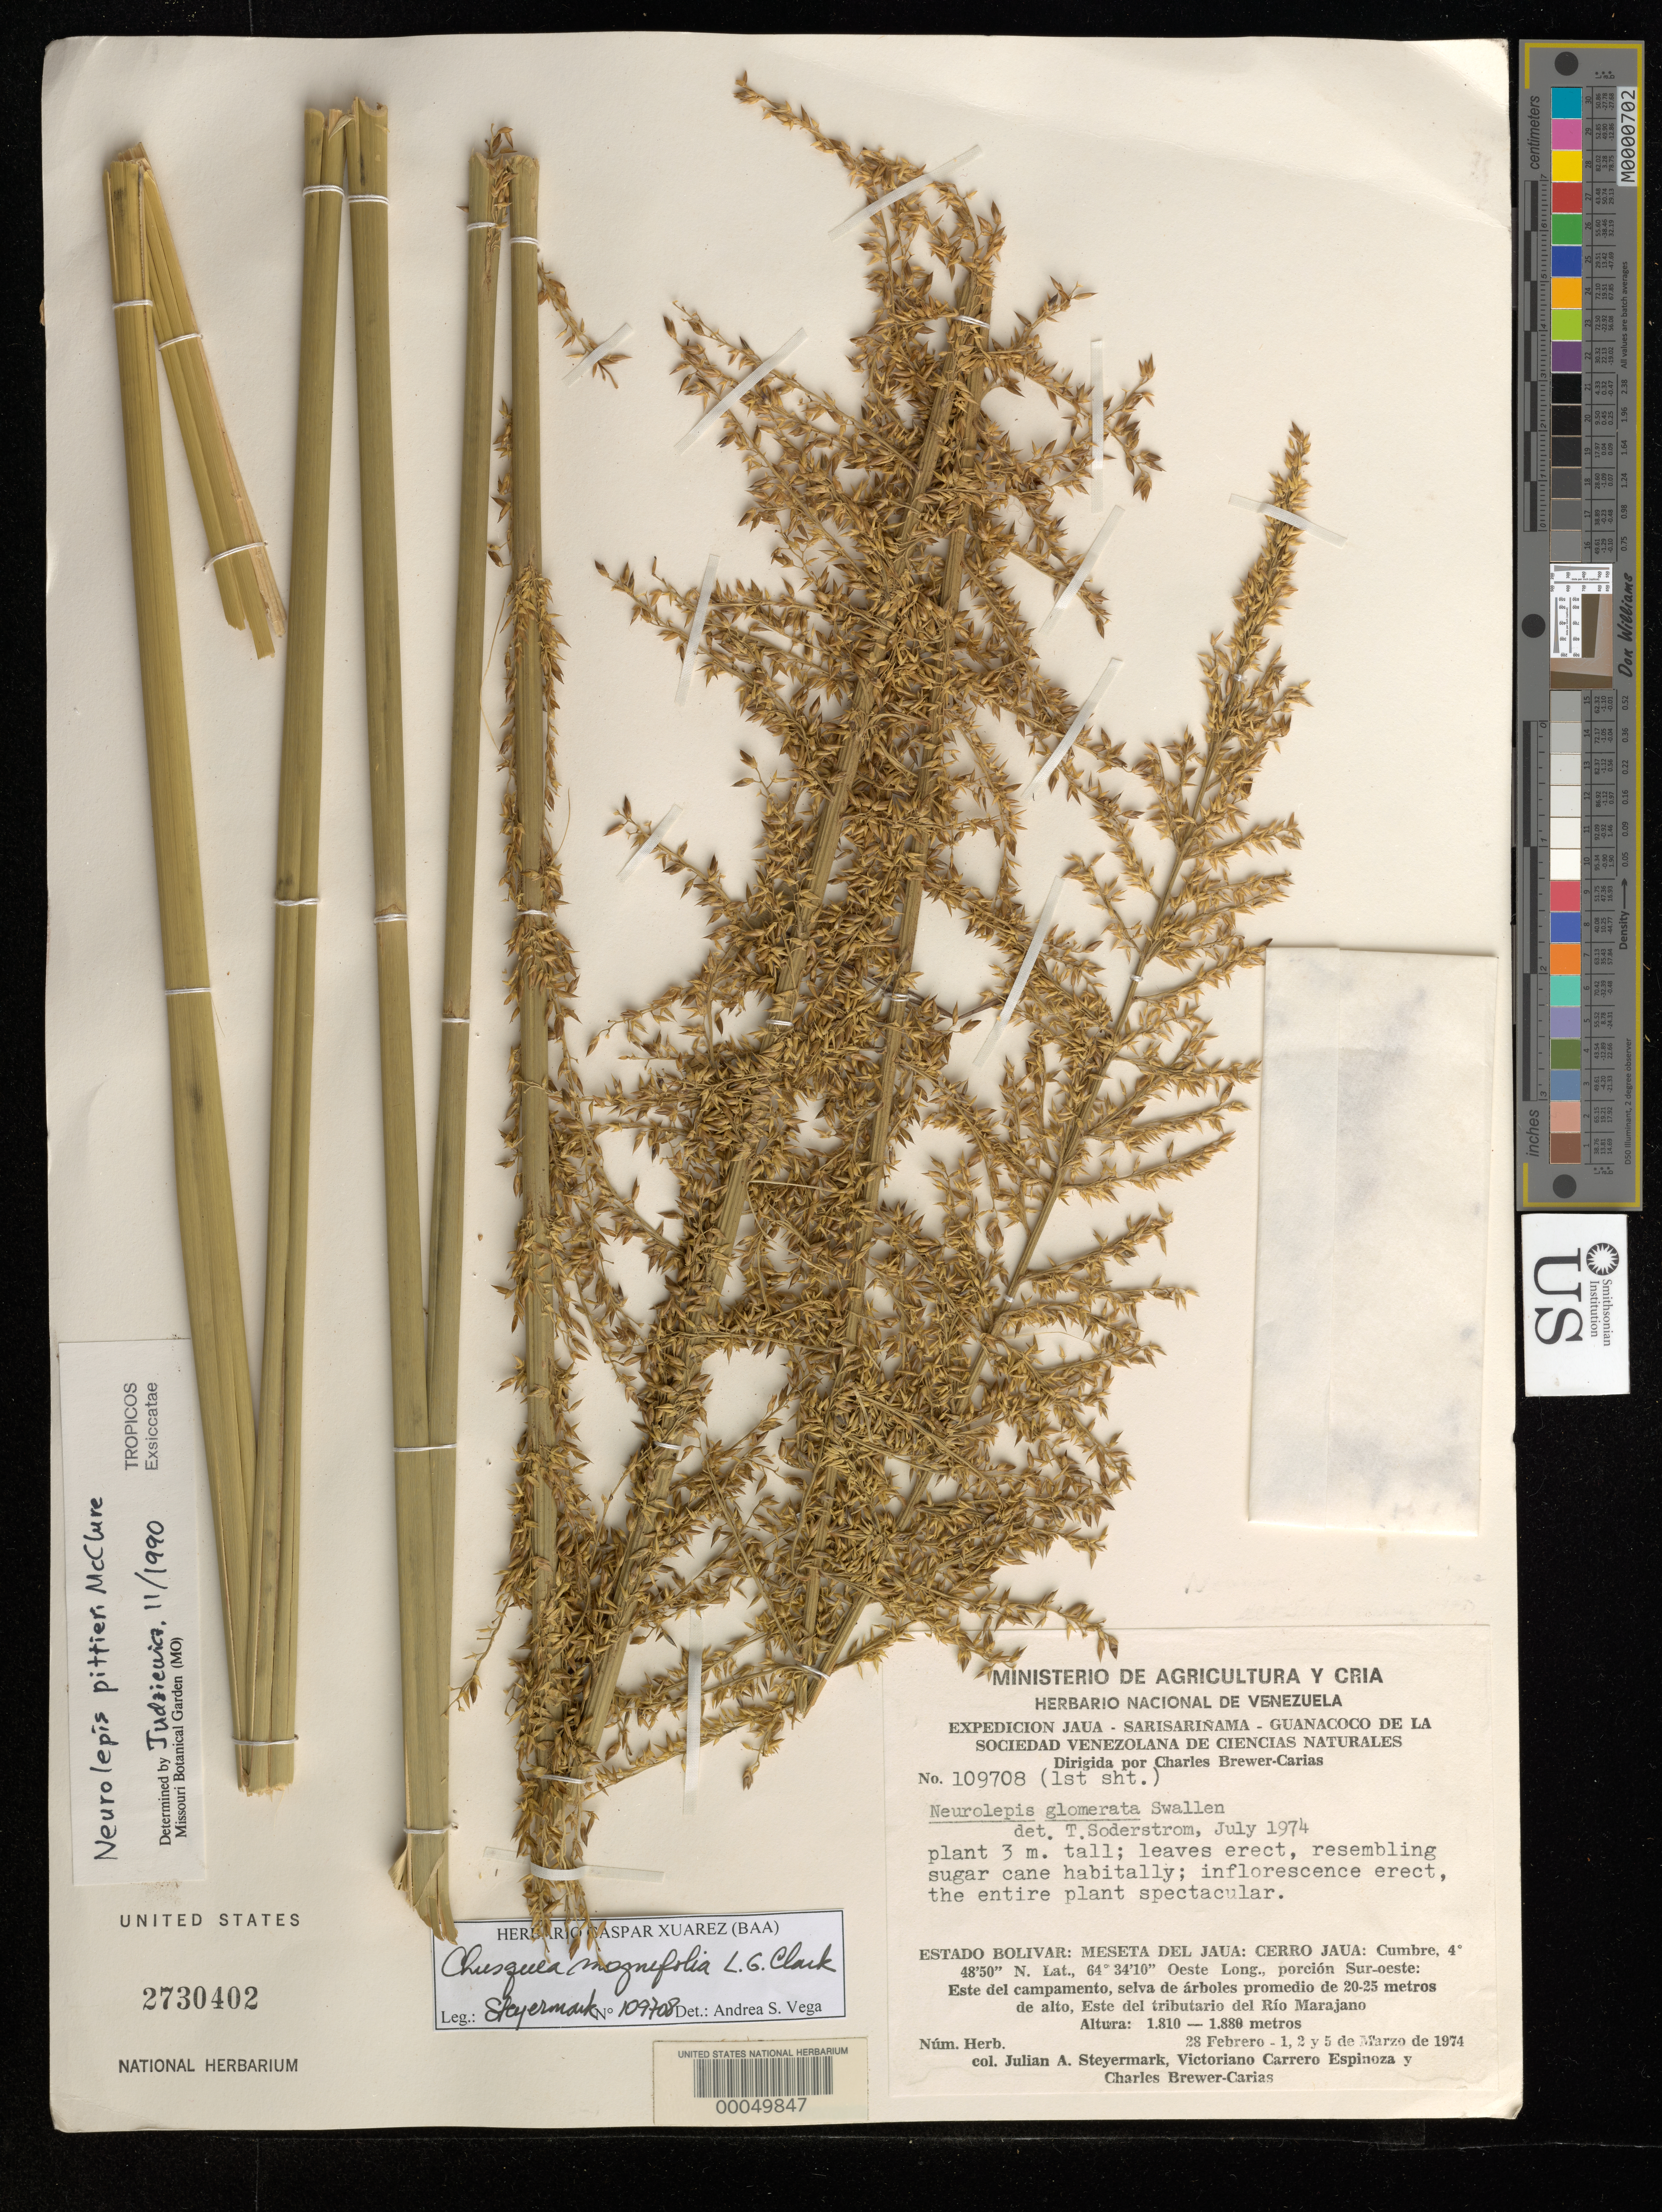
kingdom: Plantae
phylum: Tracheophyta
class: Liliopsida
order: Poales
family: Poaceae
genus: Chusquea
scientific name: Chusquea magnifolia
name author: L.G. Clark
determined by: Vega, A. S.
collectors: J. Steyermark, V. Carreño E. & C. Brewer-Carias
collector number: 109708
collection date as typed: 28 Feb 1974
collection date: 1974-02-28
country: Venezuela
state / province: Bolivar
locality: Meseta del java; cerro jaua; cumbre; este del campamento, este del tributario del rio marajano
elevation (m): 1810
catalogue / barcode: US 2730402